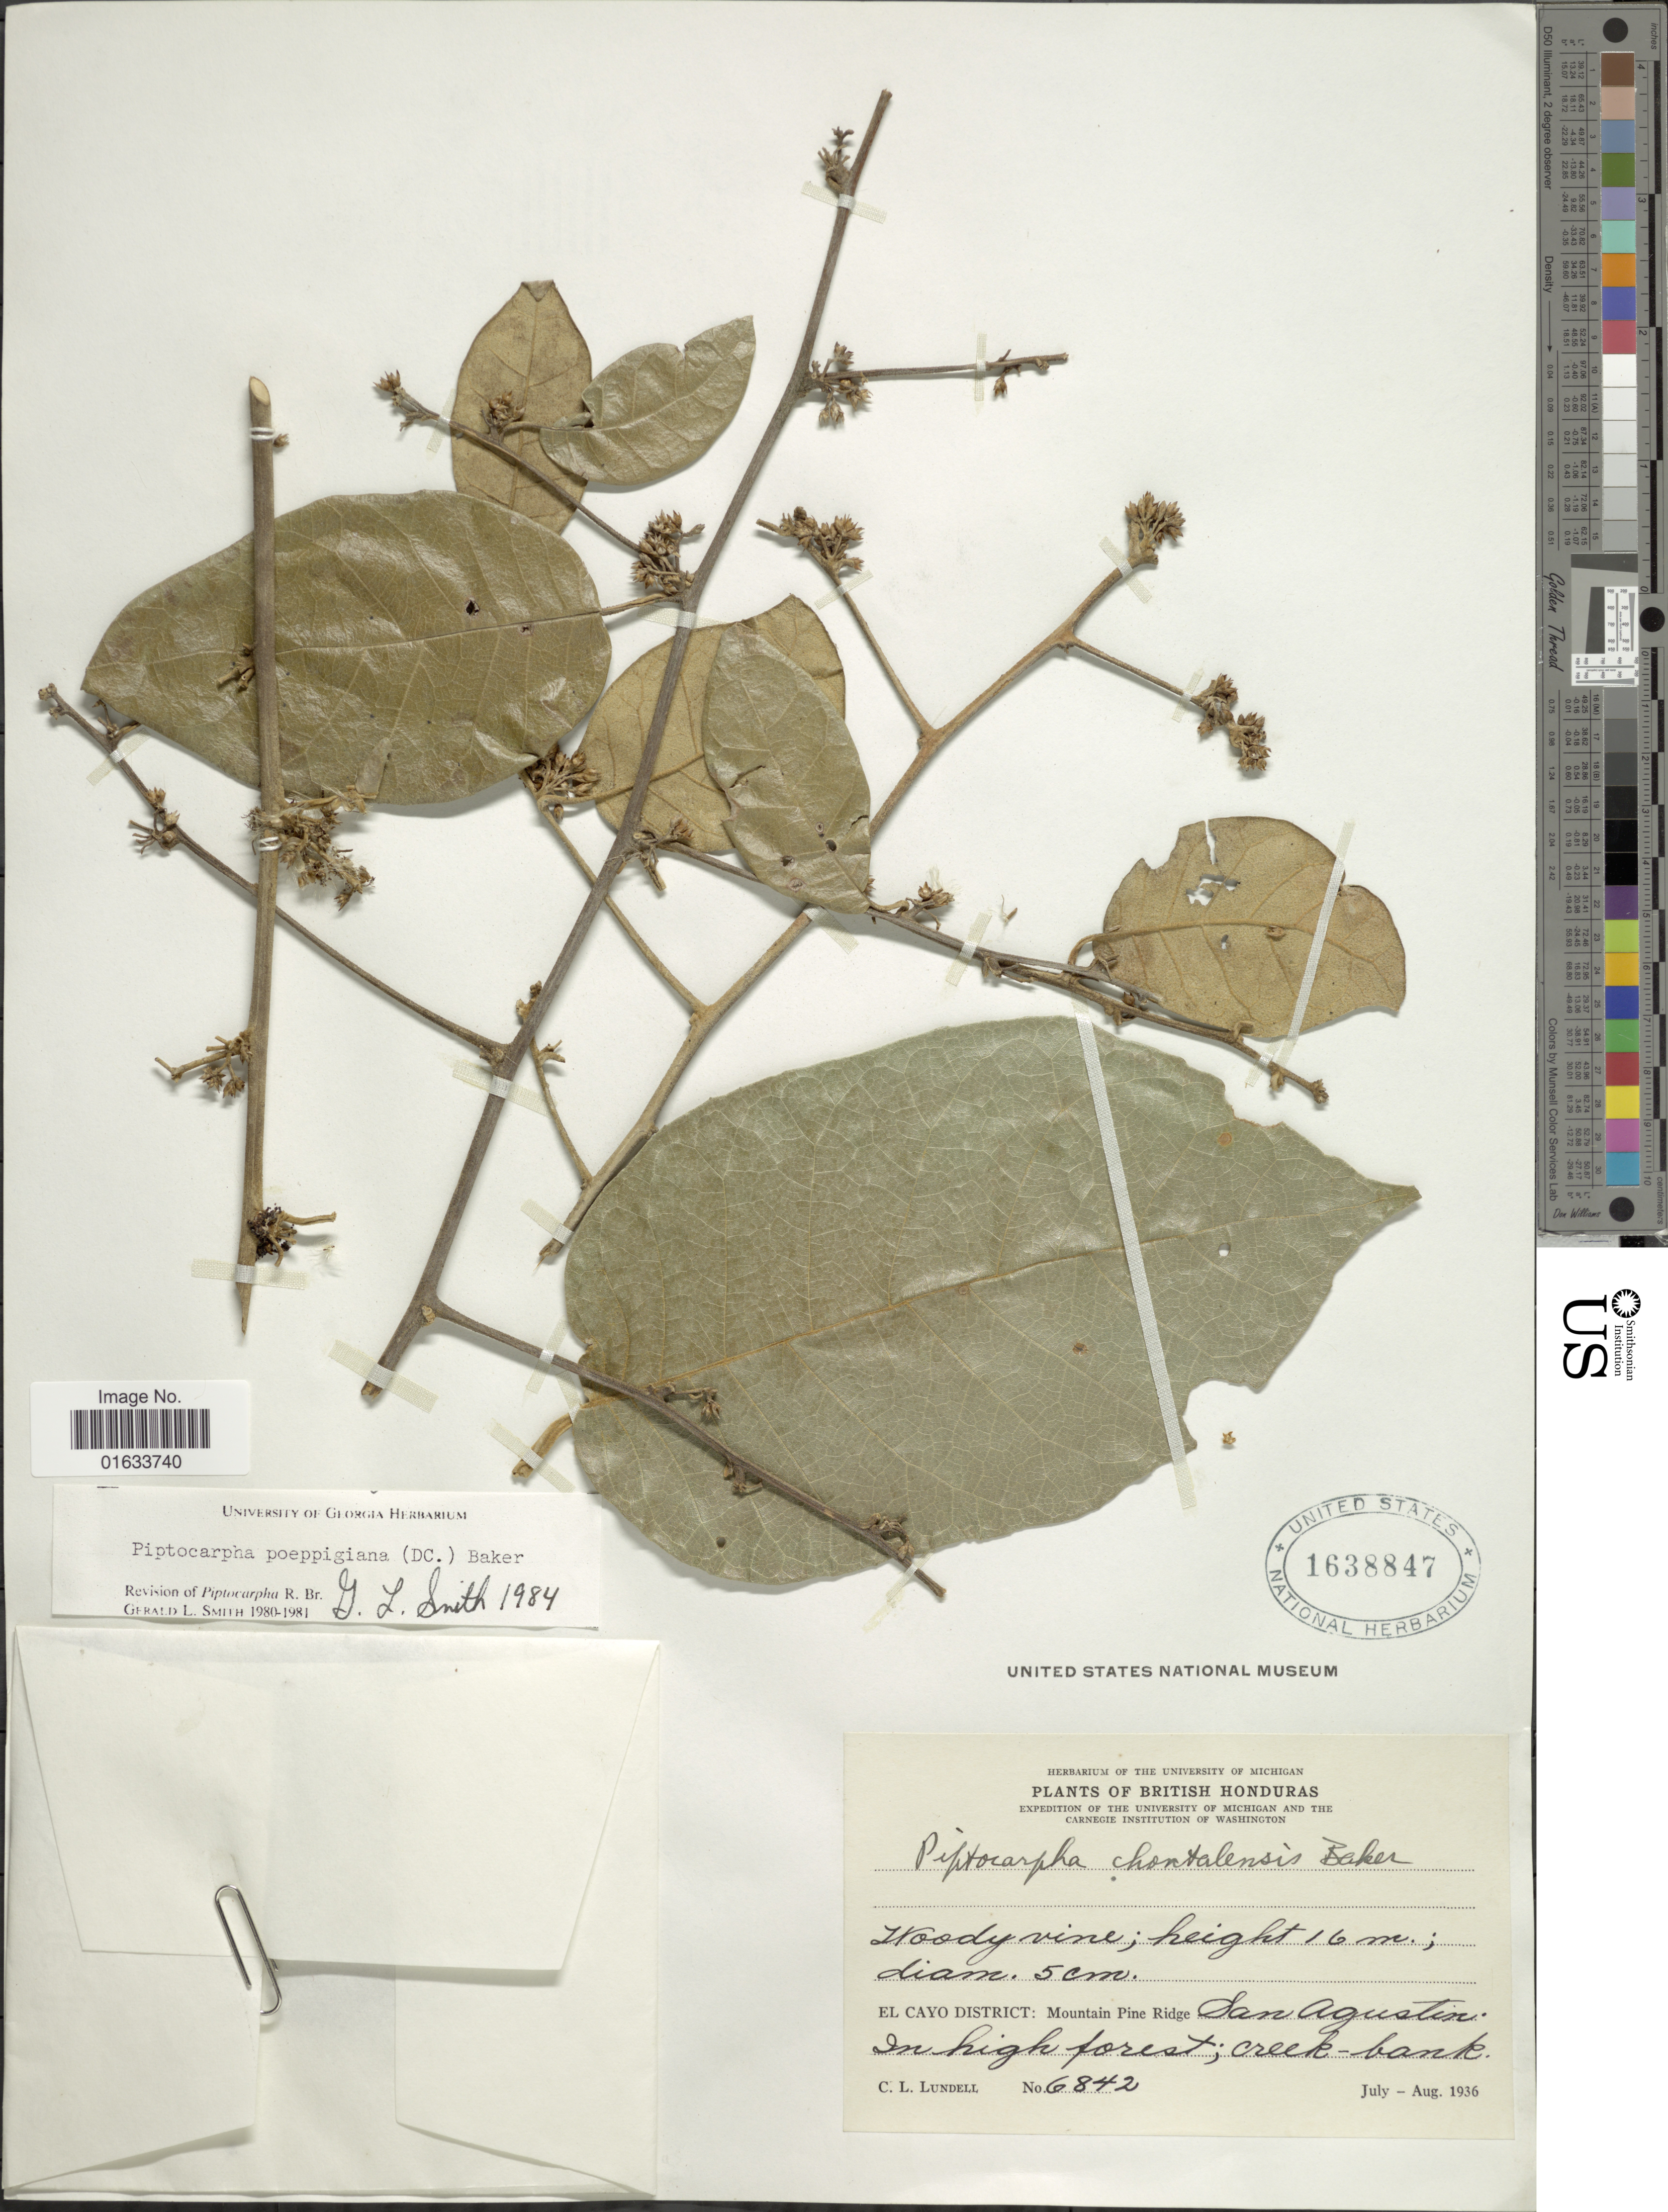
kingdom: Plantae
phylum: Tracheophyta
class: Magnoliopsida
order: Asterales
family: Asteraceae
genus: Piptocarpha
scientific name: Piptocarpha poeppigiana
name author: (DC.) Baker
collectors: C. L. Lundell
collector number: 6842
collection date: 1936-07/1936-08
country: Belize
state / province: Cayo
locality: British Honduras. El Cayo District: Mountain Pine Ridge San Agustin.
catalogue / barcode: US 1638847